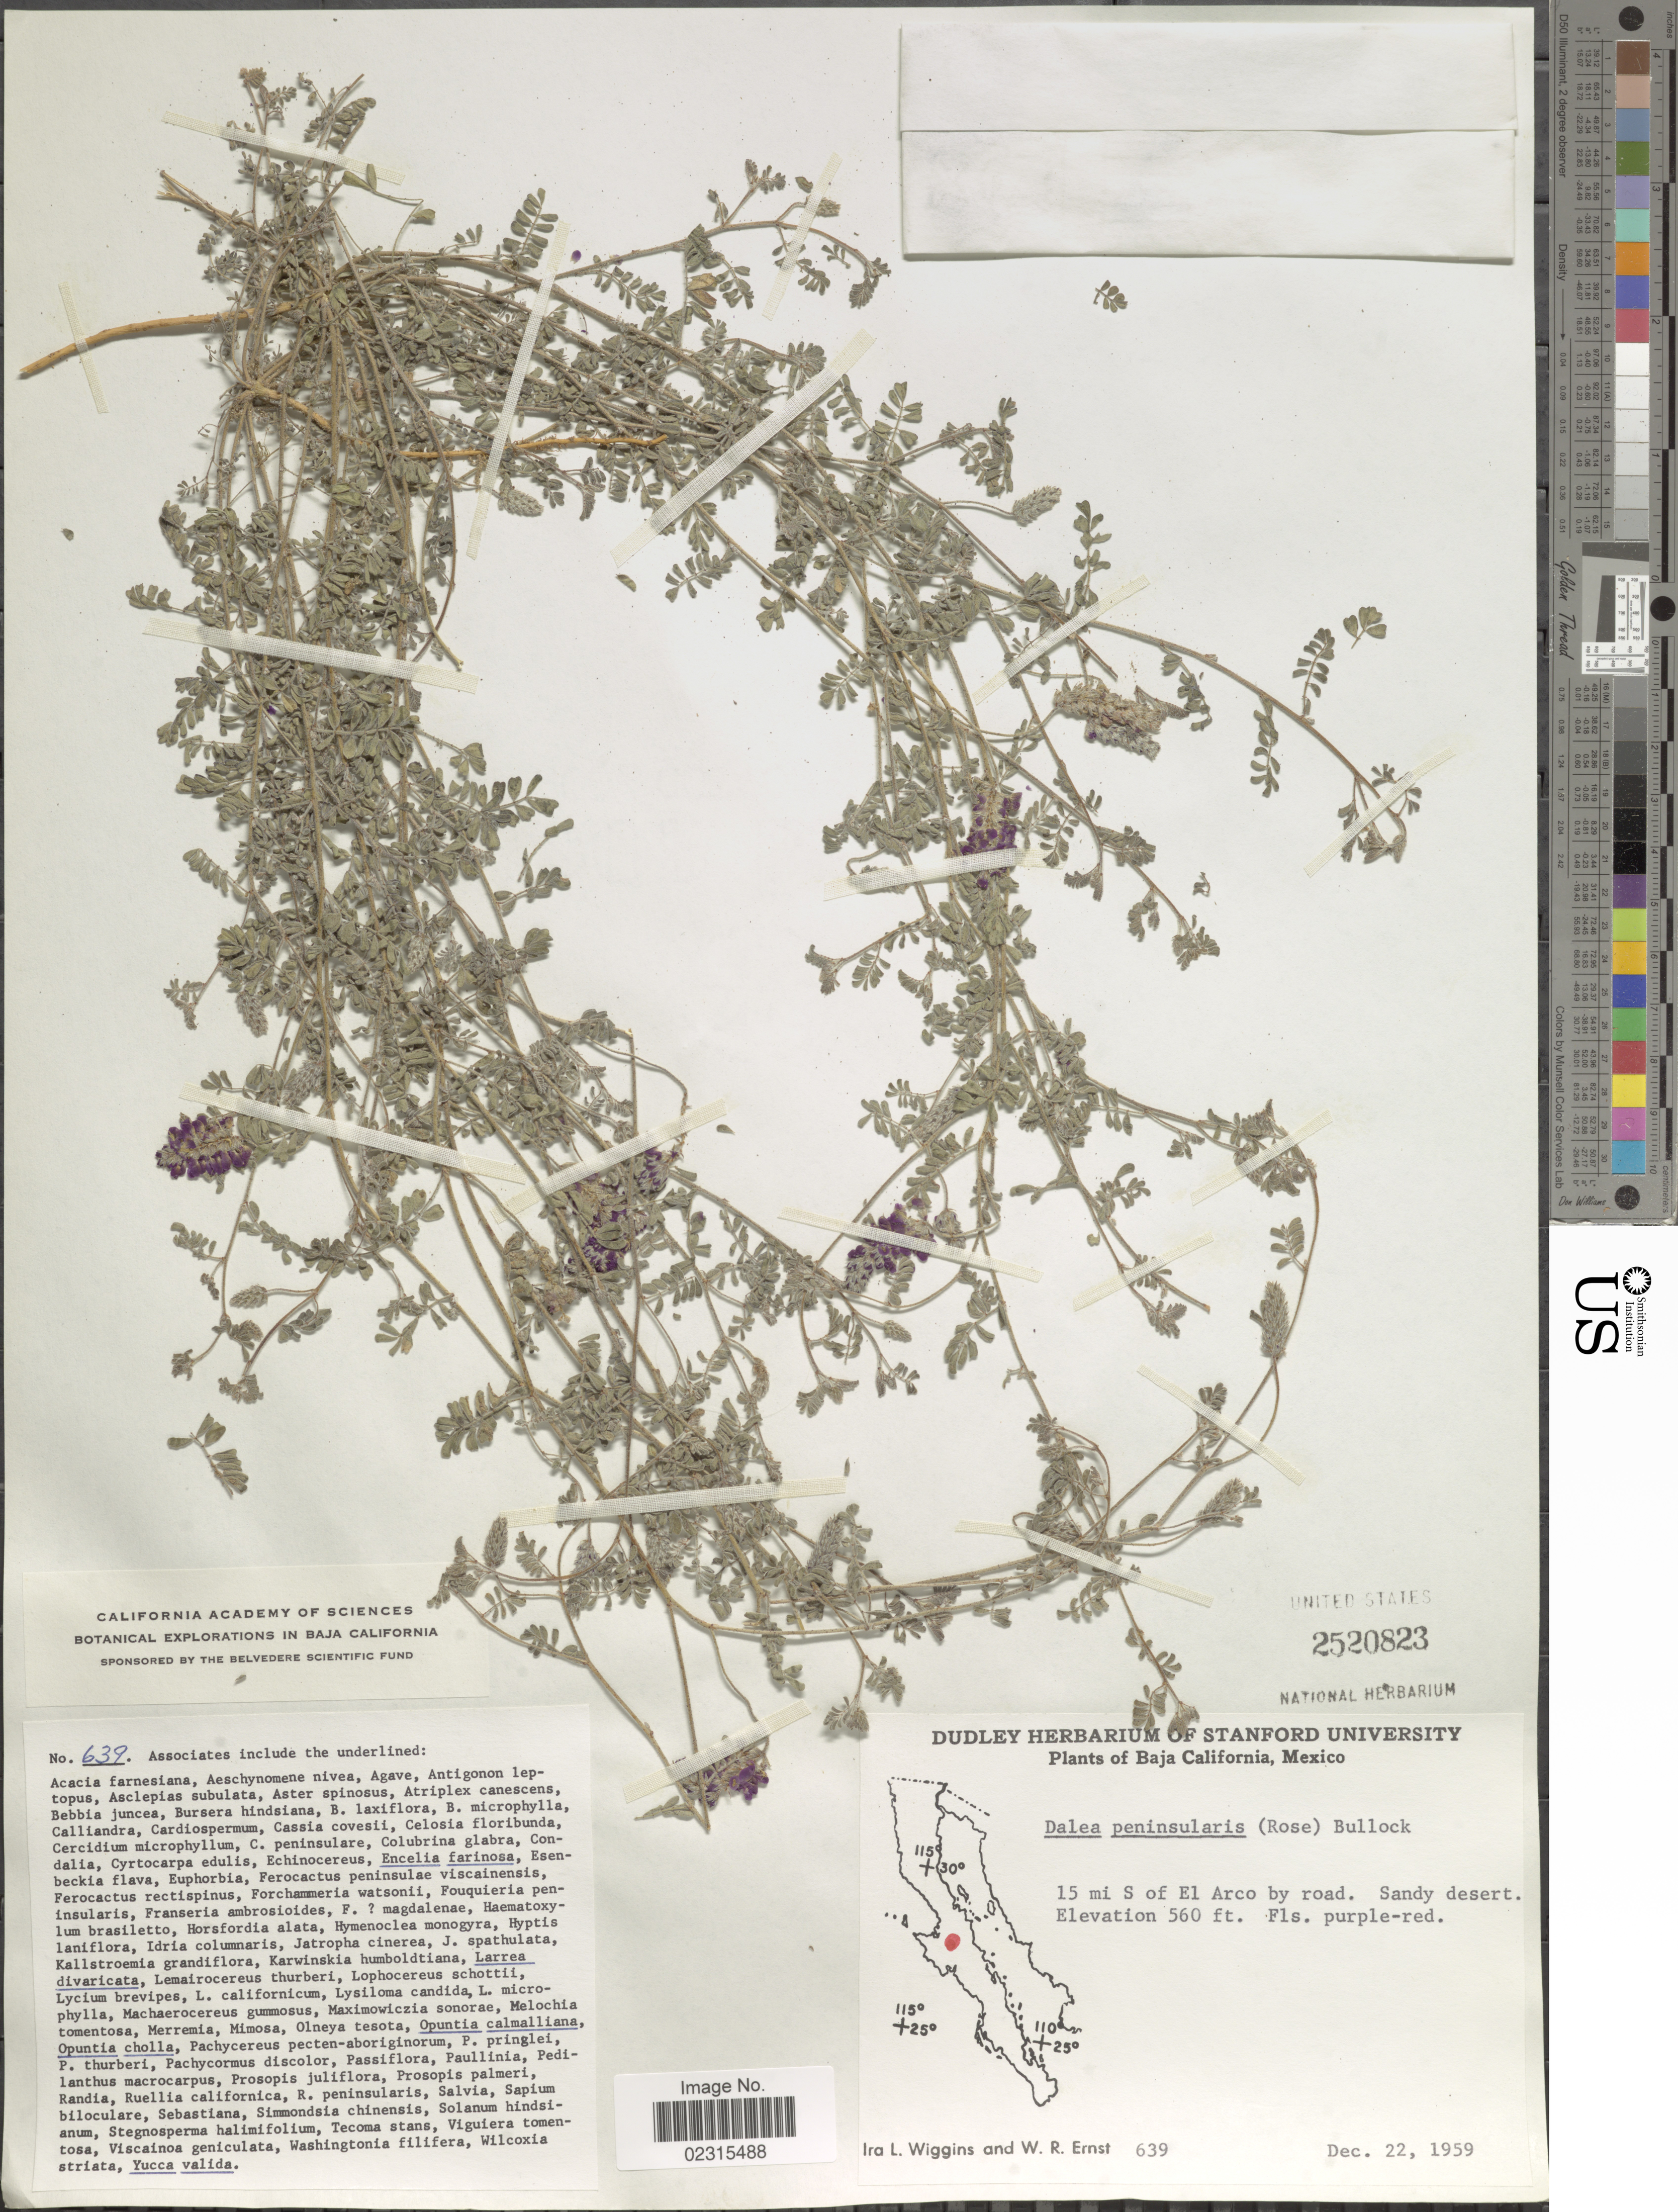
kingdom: Plantae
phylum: Tracheophyta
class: Magnoliopsida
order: Fabales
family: Fabaceae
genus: Marina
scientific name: Marina peninsularis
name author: (Rose) Barneby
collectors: I. L. Wiggins & W. R. Ernst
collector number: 639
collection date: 1959-12-22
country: Mexico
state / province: Baja California Sur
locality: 15 mi S of El Arco by road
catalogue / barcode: US 2520823